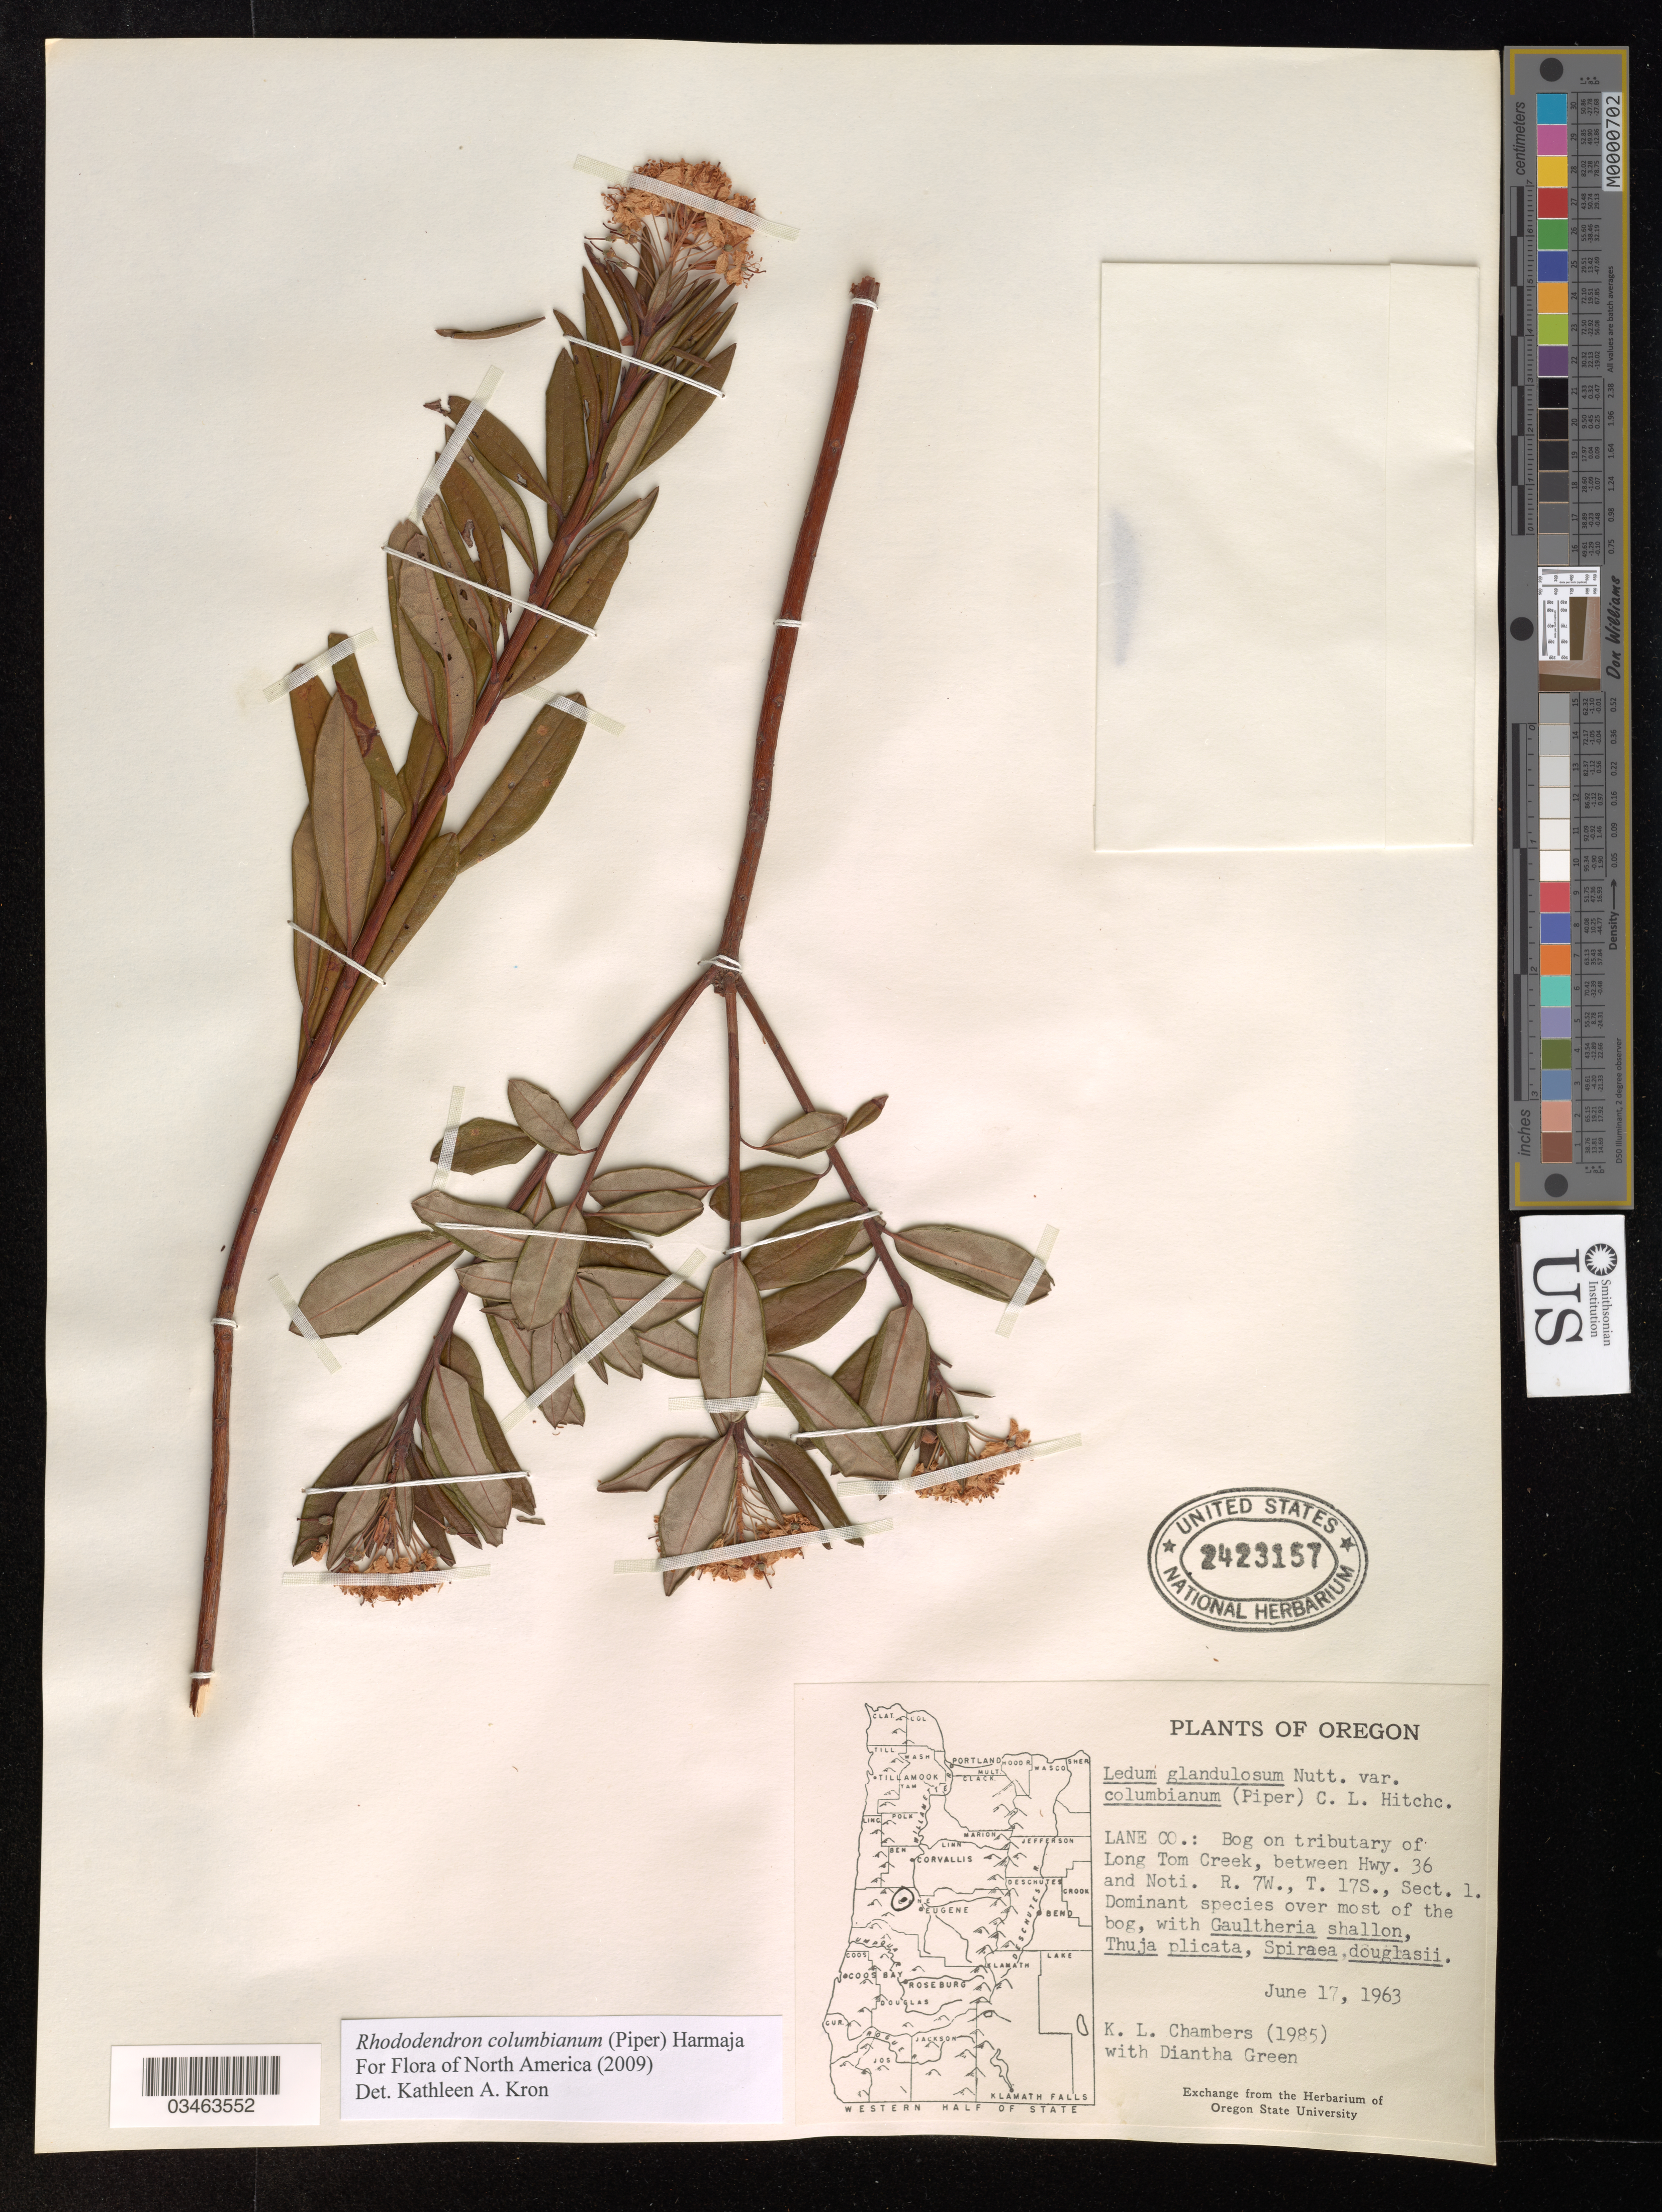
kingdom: Plantae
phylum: Tracheophyta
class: Magnoliopsida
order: Ericales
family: Ericaceae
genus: Rhododendron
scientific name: Rhododendron columbianum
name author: (Piper) Harmaja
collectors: K. L. Chambers & D. Green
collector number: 1985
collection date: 1963-06-17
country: United States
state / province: Oregon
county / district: Lane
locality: Lane Co.: Bog on tributary of Long Tom Creek, between Hwy. 36 and Noti. R. 7W., T. 17S., Sect. 1.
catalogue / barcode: US 2423157